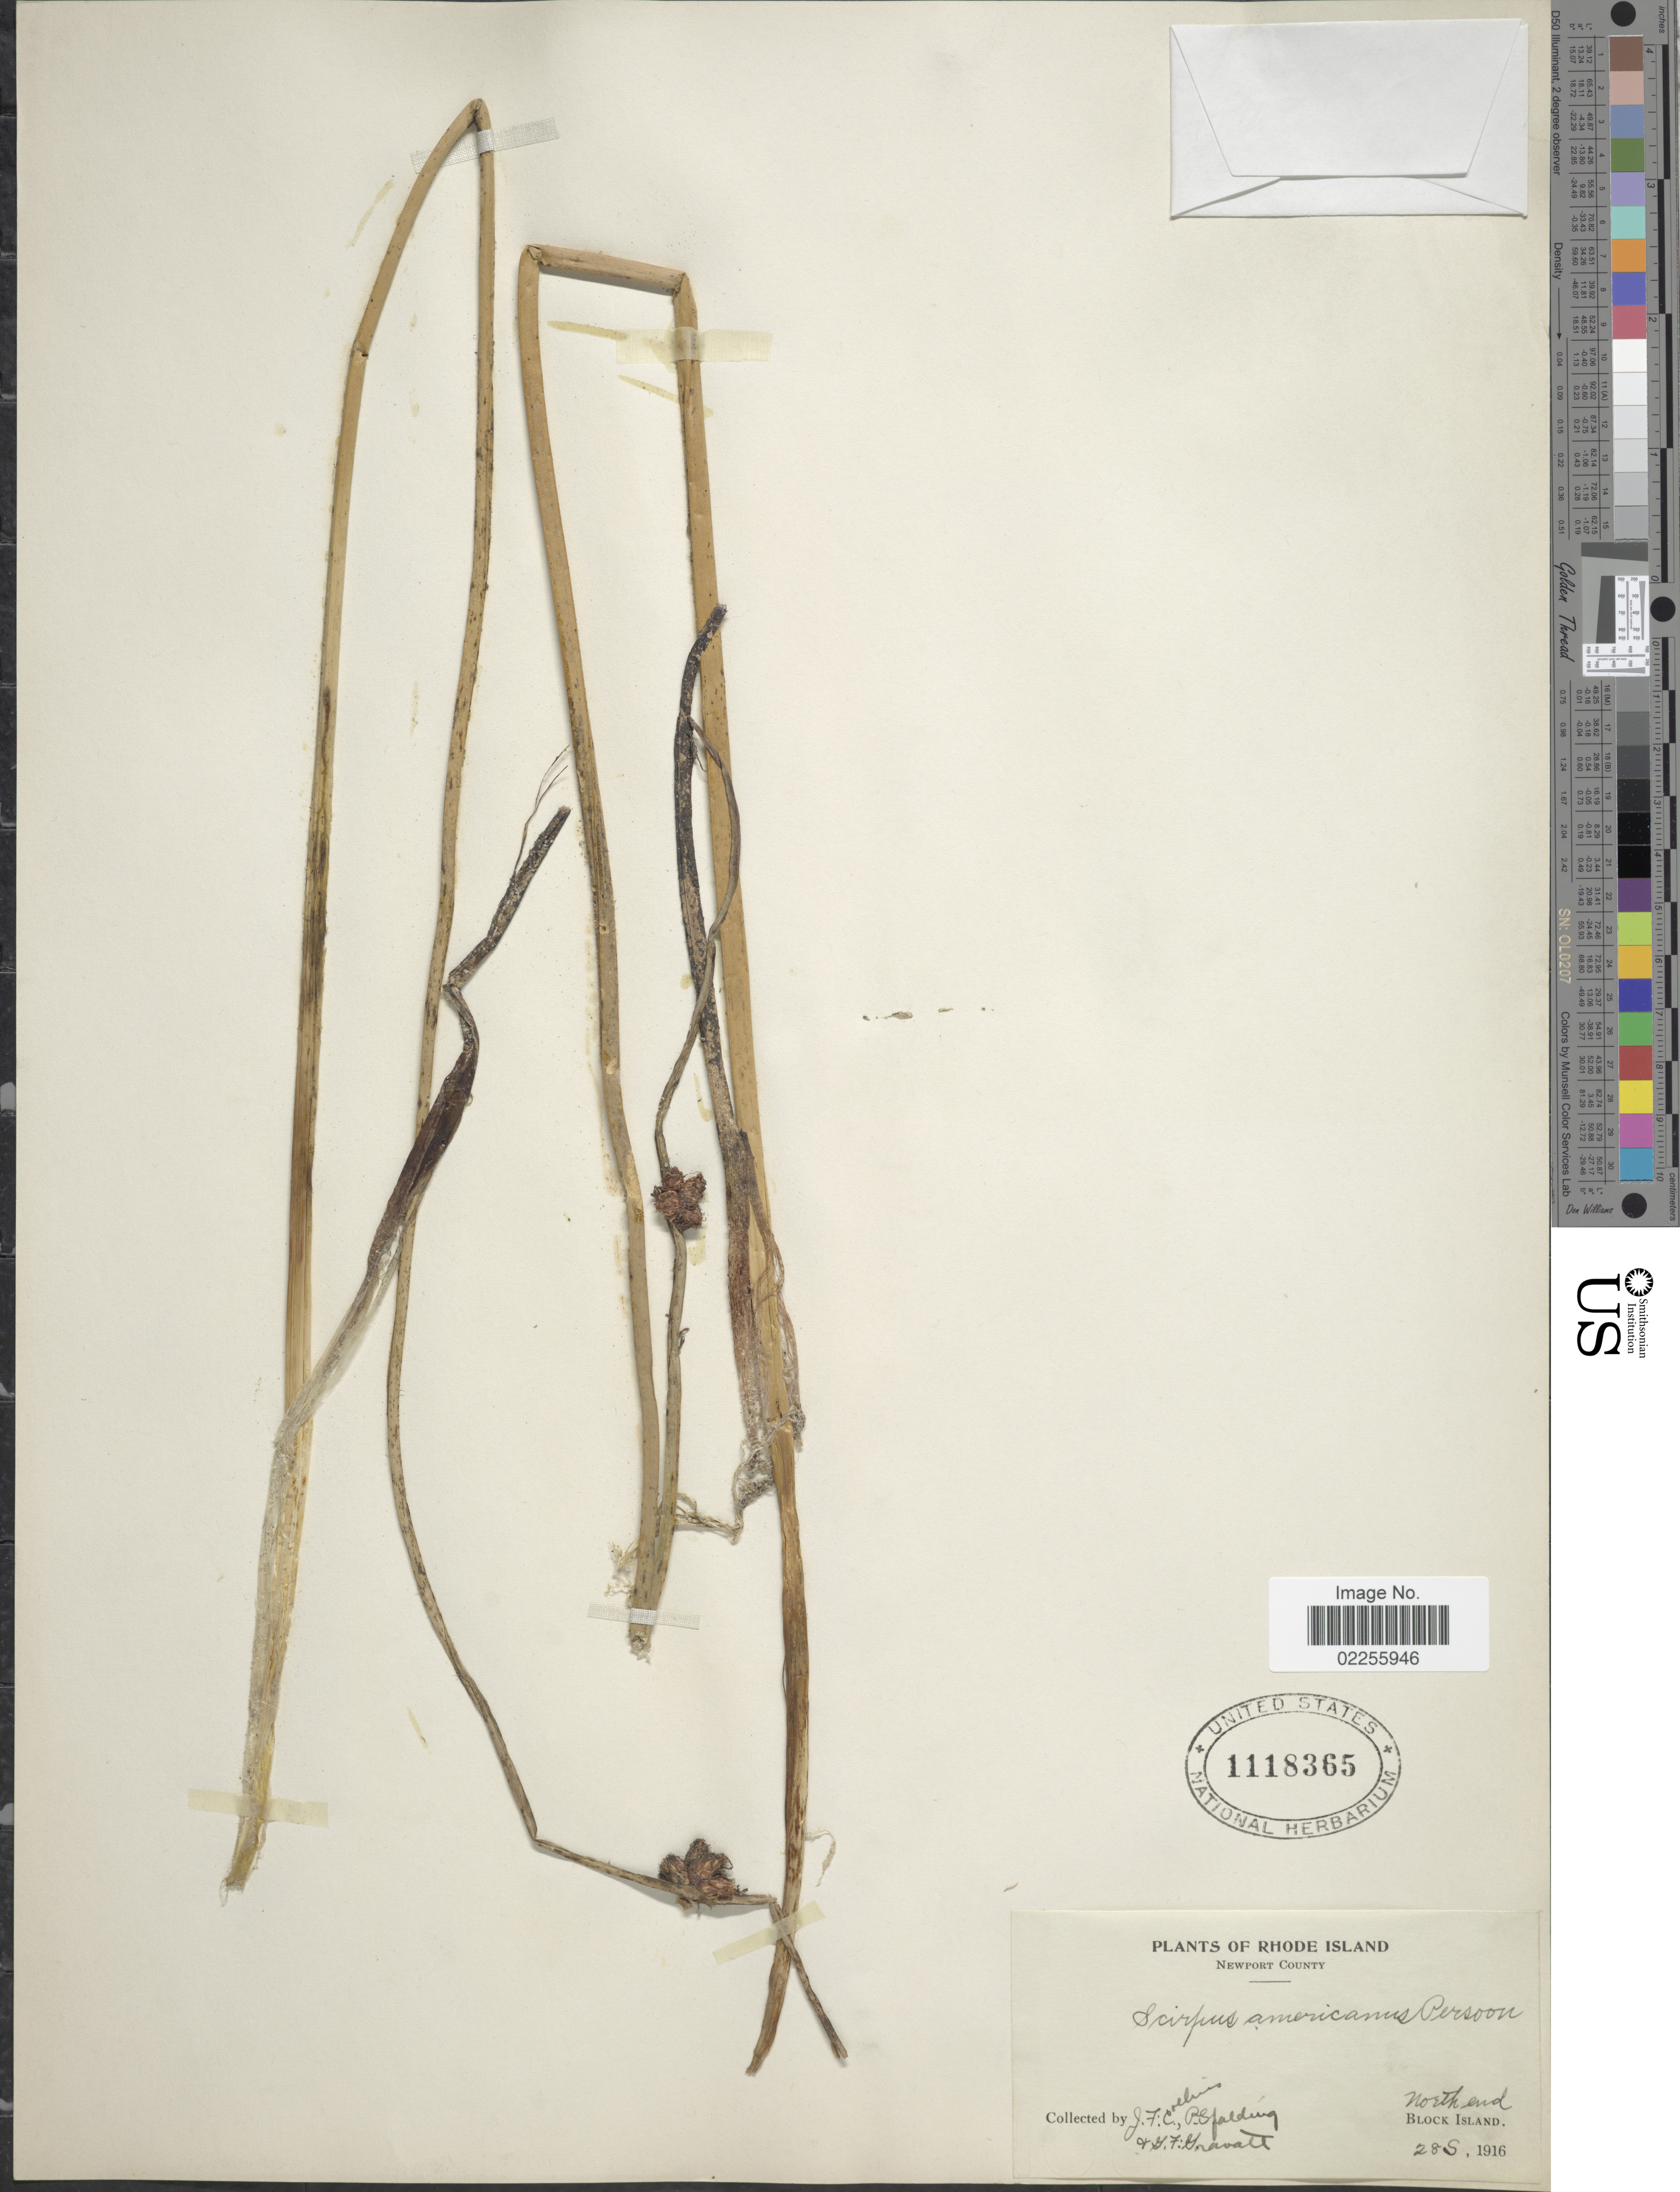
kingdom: Plantae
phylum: Tracheophyta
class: Liliopsida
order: Poales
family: Cyperaceae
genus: Schoenoplectus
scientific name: Schoenoplectus sp.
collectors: J. Collins, P. Spalding & G. Gravalt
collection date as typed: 28S, 1916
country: United States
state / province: Rhode Island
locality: Newport County, North end, Block Island.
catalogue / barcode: US 1118365